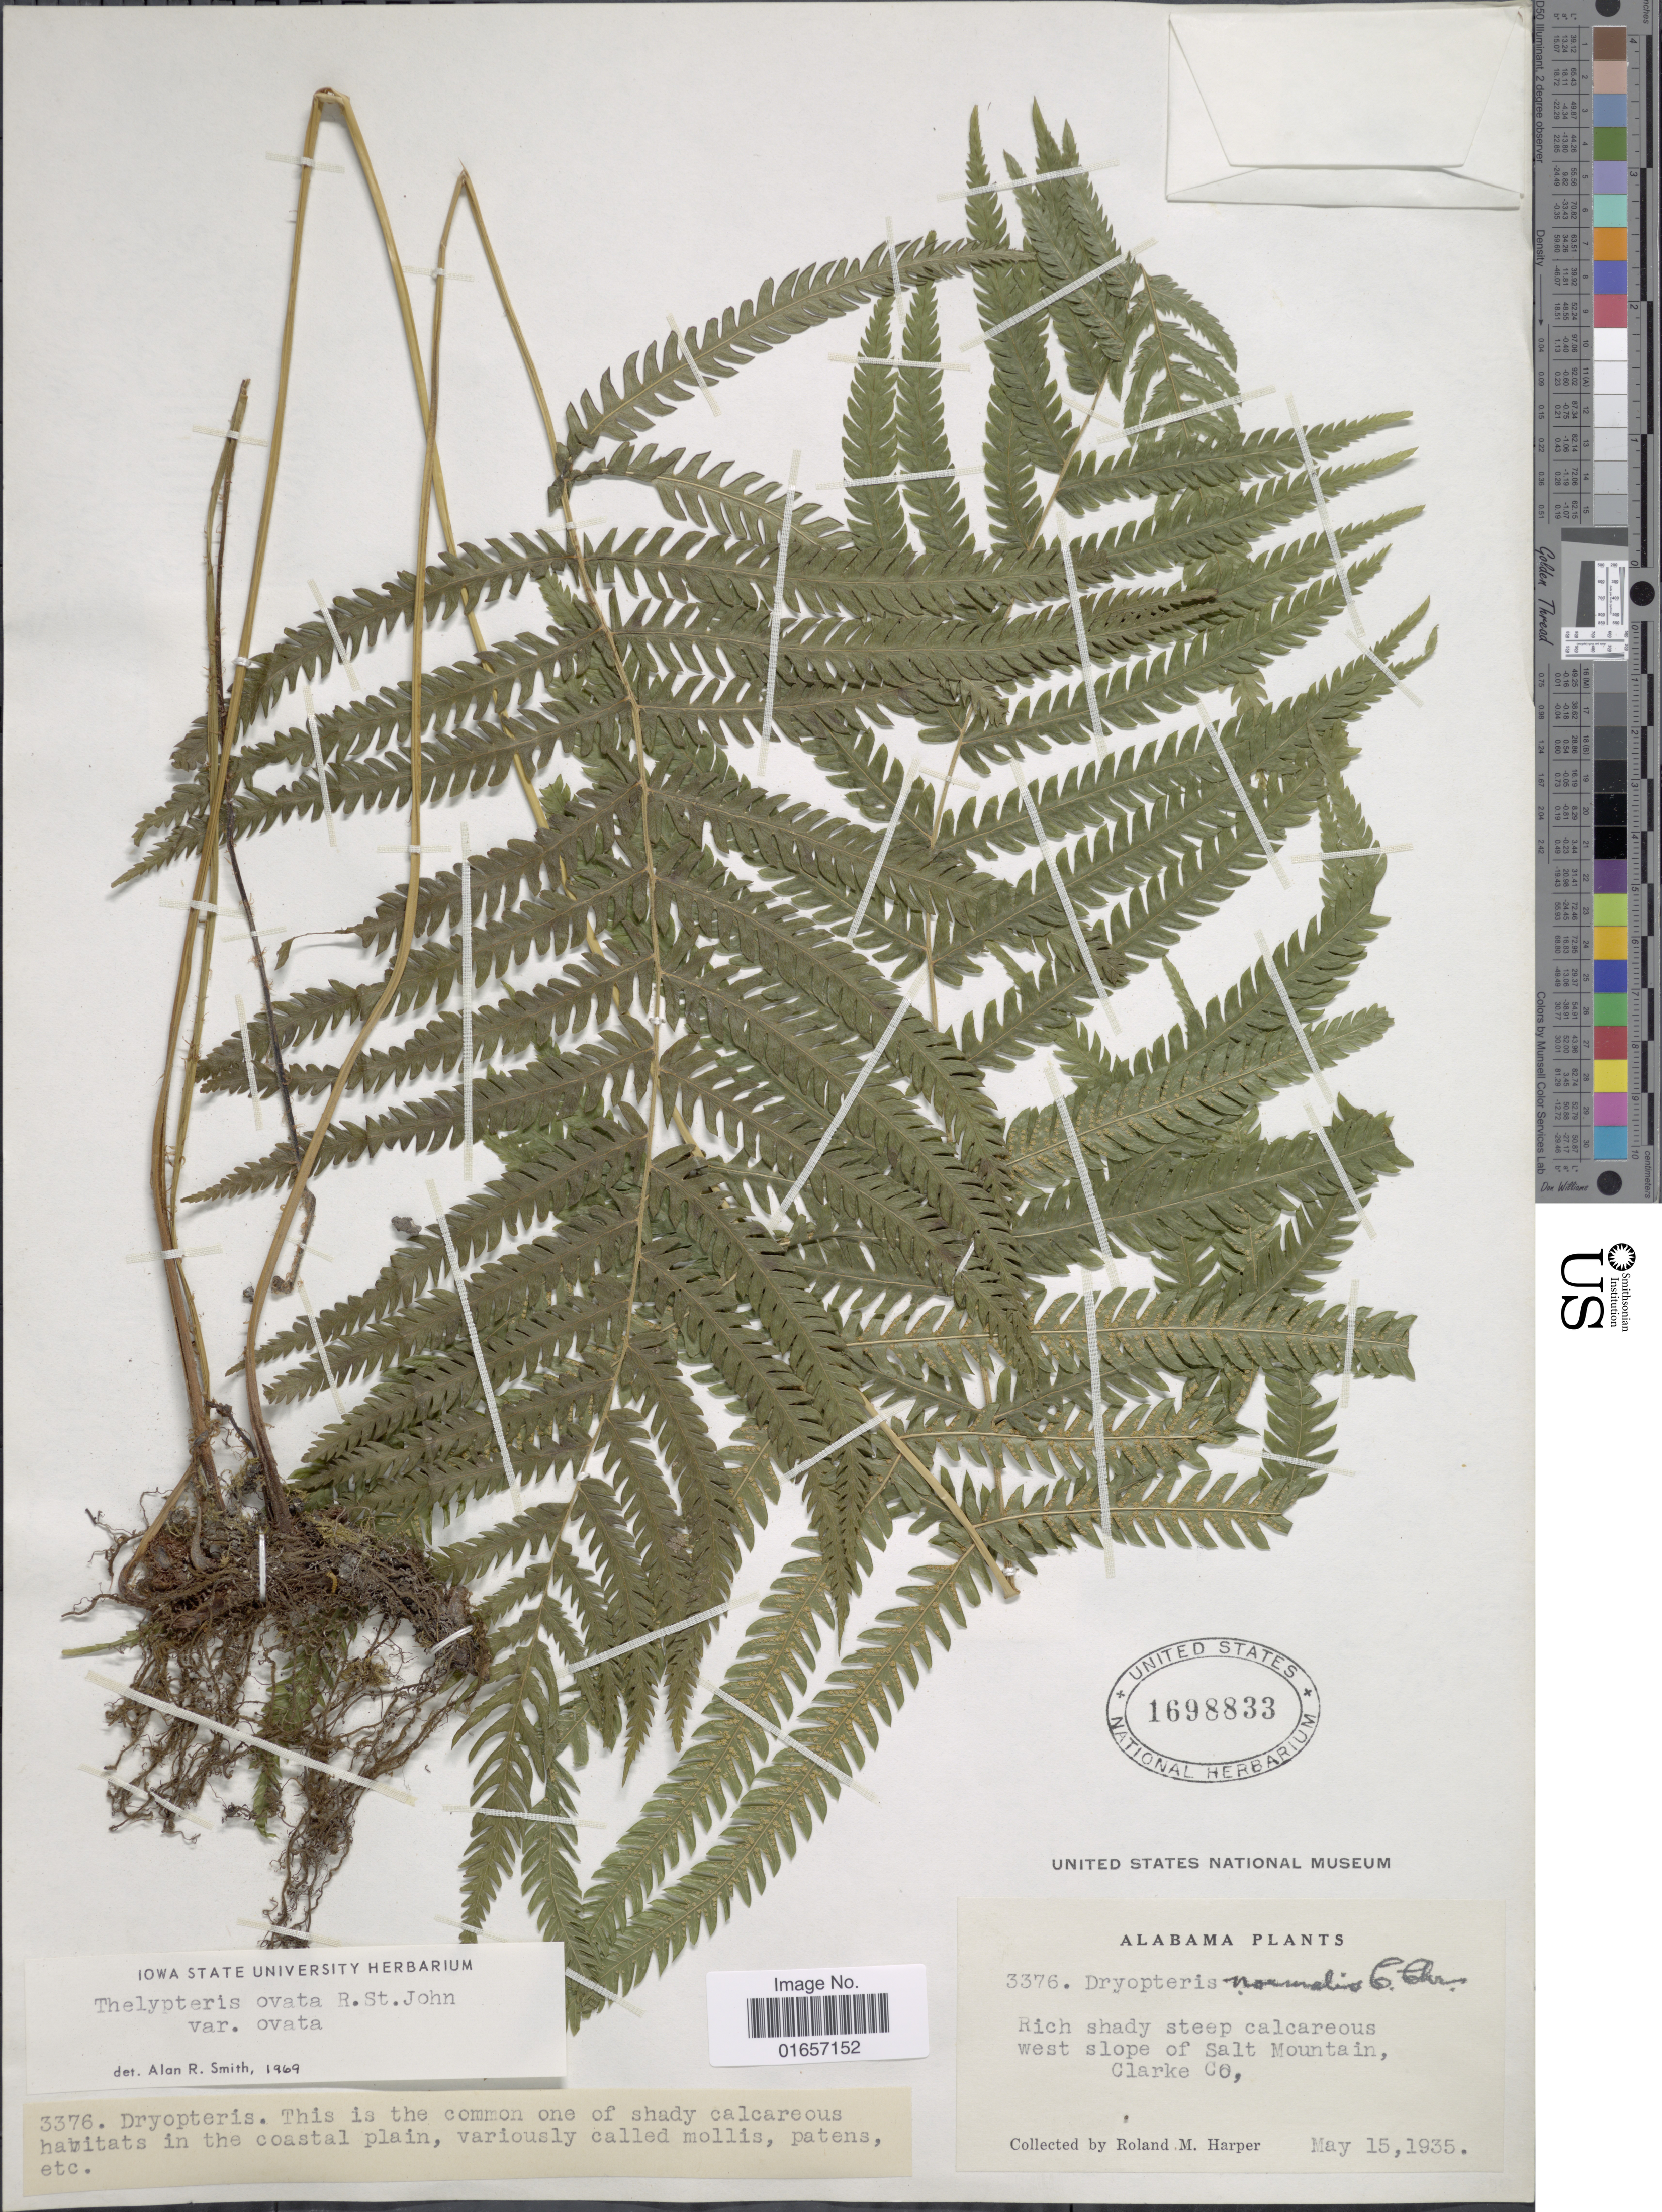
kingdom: Plantae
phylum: Tracheophyta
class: Polypodiopsida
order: Polypodiales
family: Thelypteridaceae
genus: Christella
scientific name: Christella ovata var. ovata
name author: (R.P. St. John) Á. Löve & D. Löve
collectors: R. M. Harper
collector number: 3376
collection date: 1935-05-15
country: United States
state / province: Alabama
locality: West slope of Salt Mountain, Clarke Co.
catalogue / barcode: US 1698833